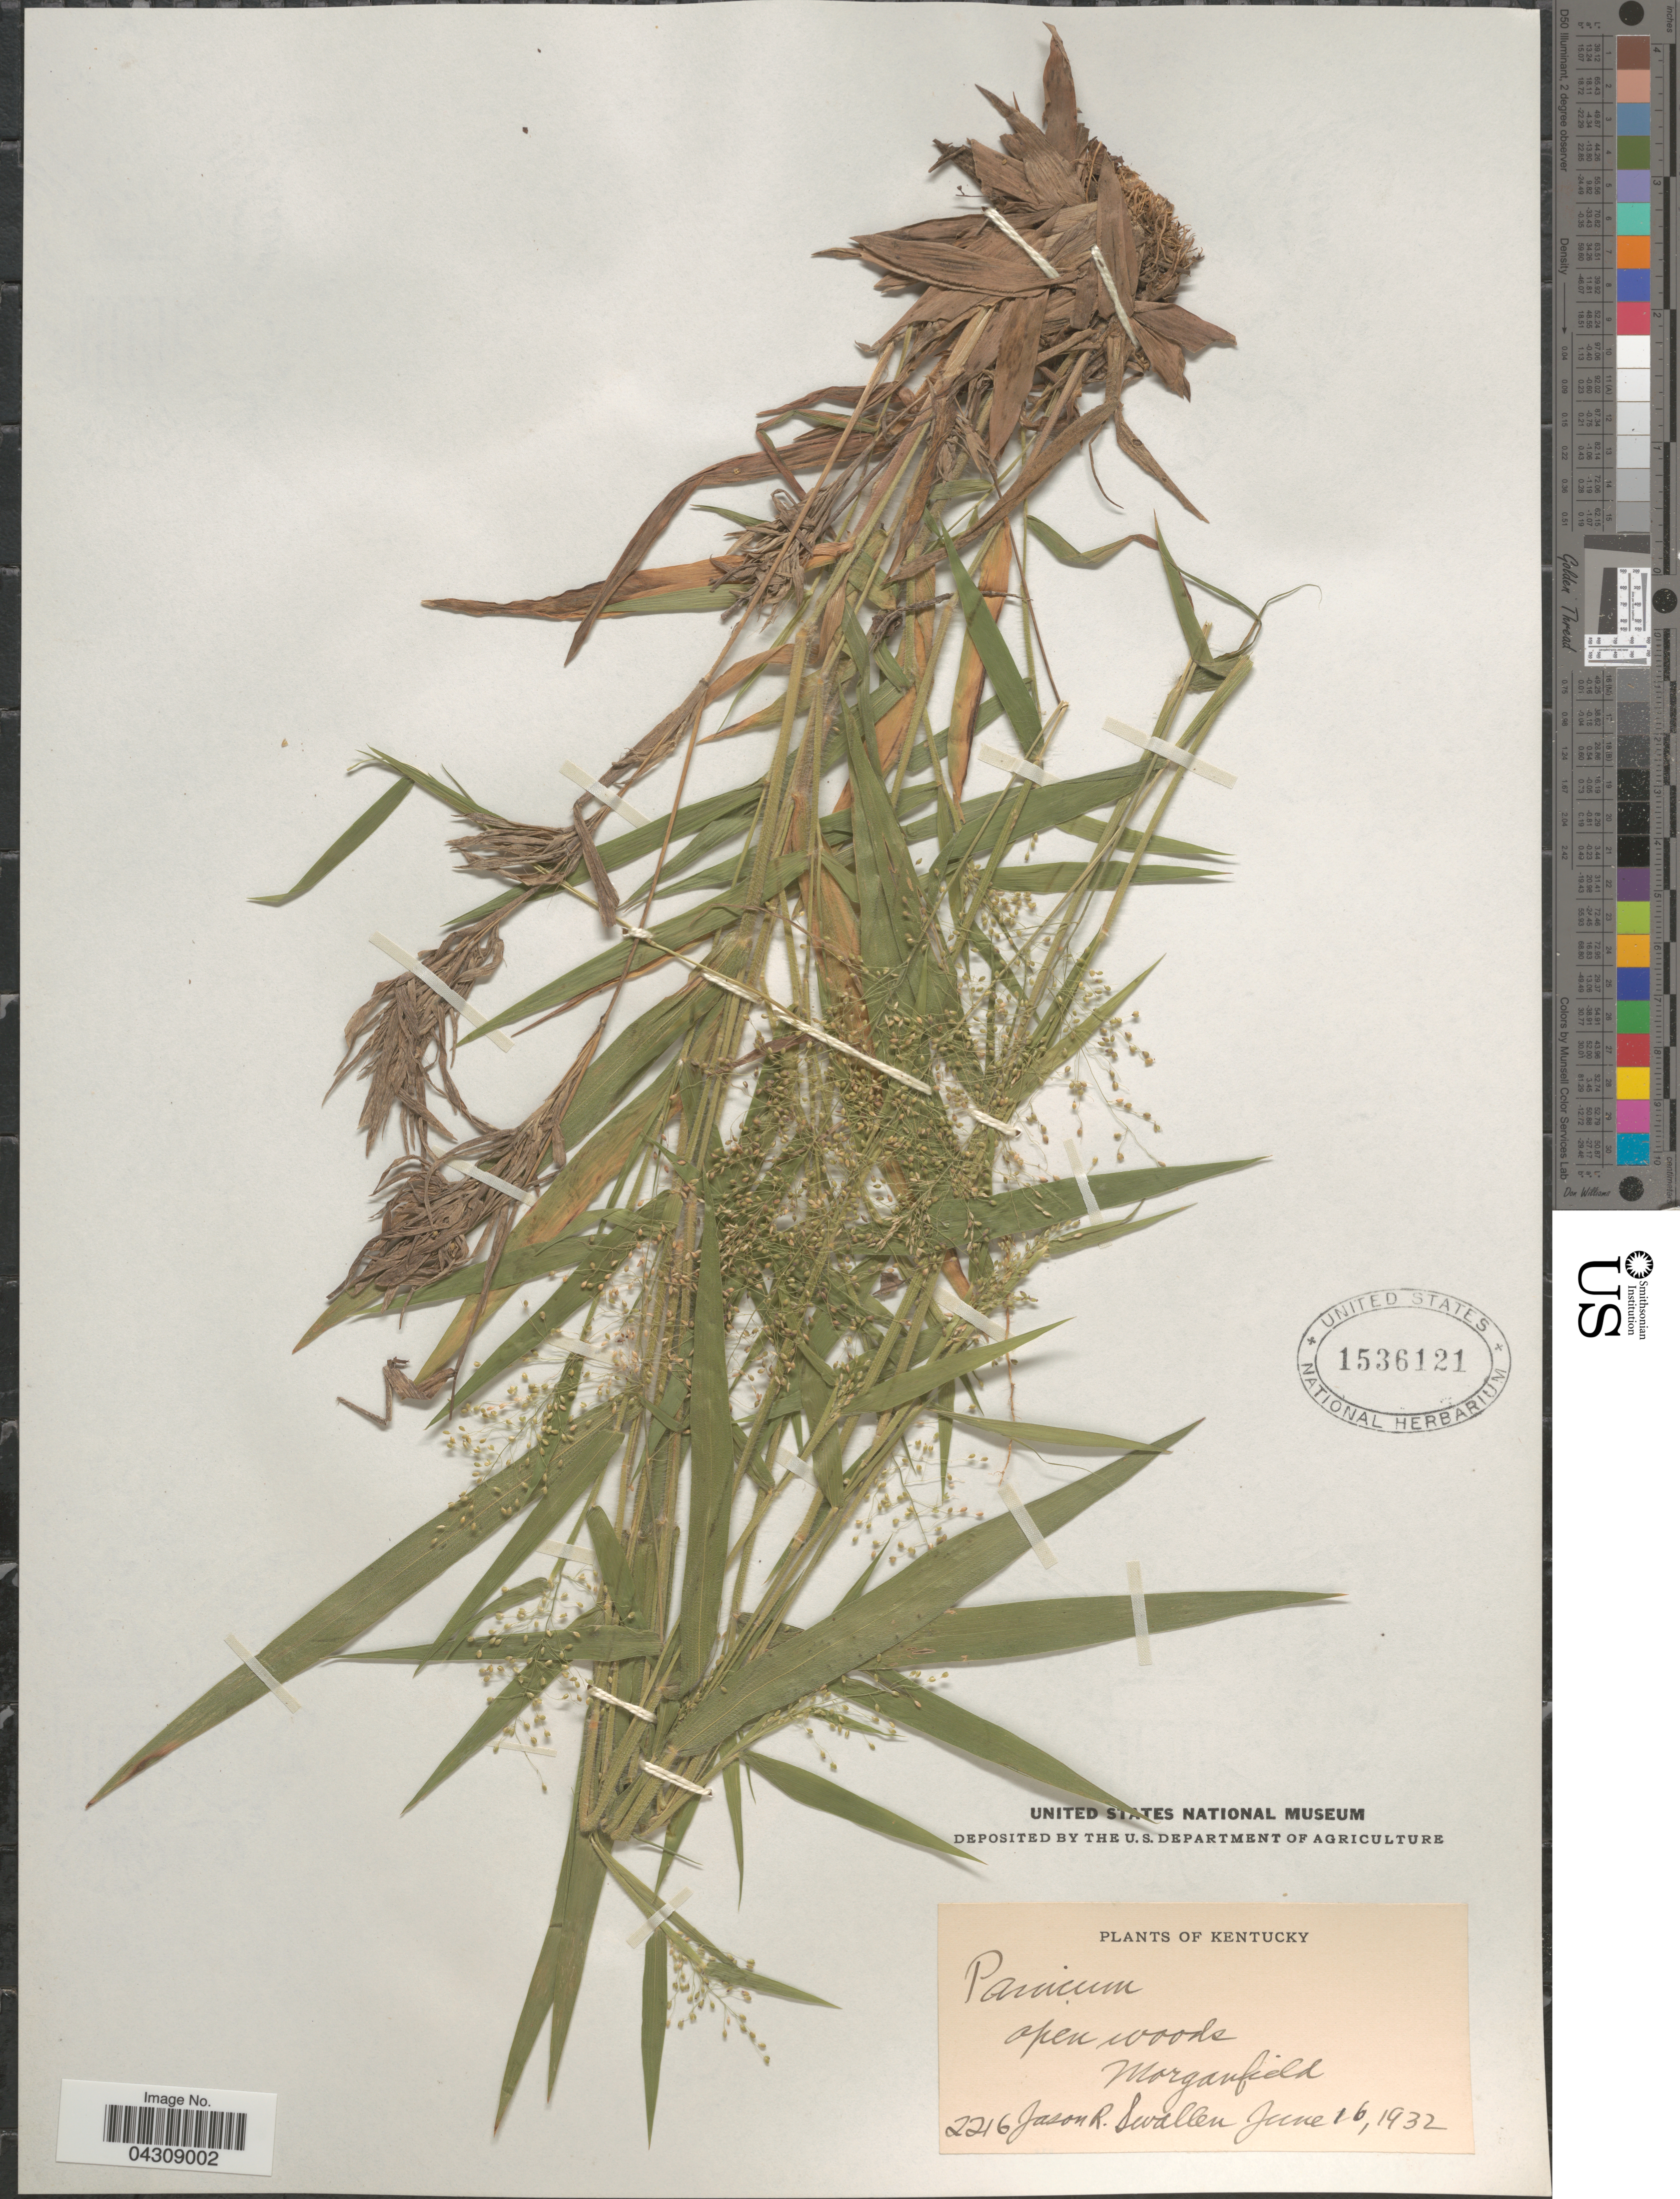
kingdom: Plantae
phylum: Tracheophyta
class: Liliopsida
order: Poales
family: Poaceae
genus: Dichanthelium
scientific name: Dichanthelium acuminatum var. acuminatum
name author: (Sw.) Gould & C.A. Clark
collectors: J. R. Swallen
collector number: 2216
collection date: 1932-06-16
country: United States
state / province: Kentucky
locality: Morganfield.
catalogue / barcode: US 1536121